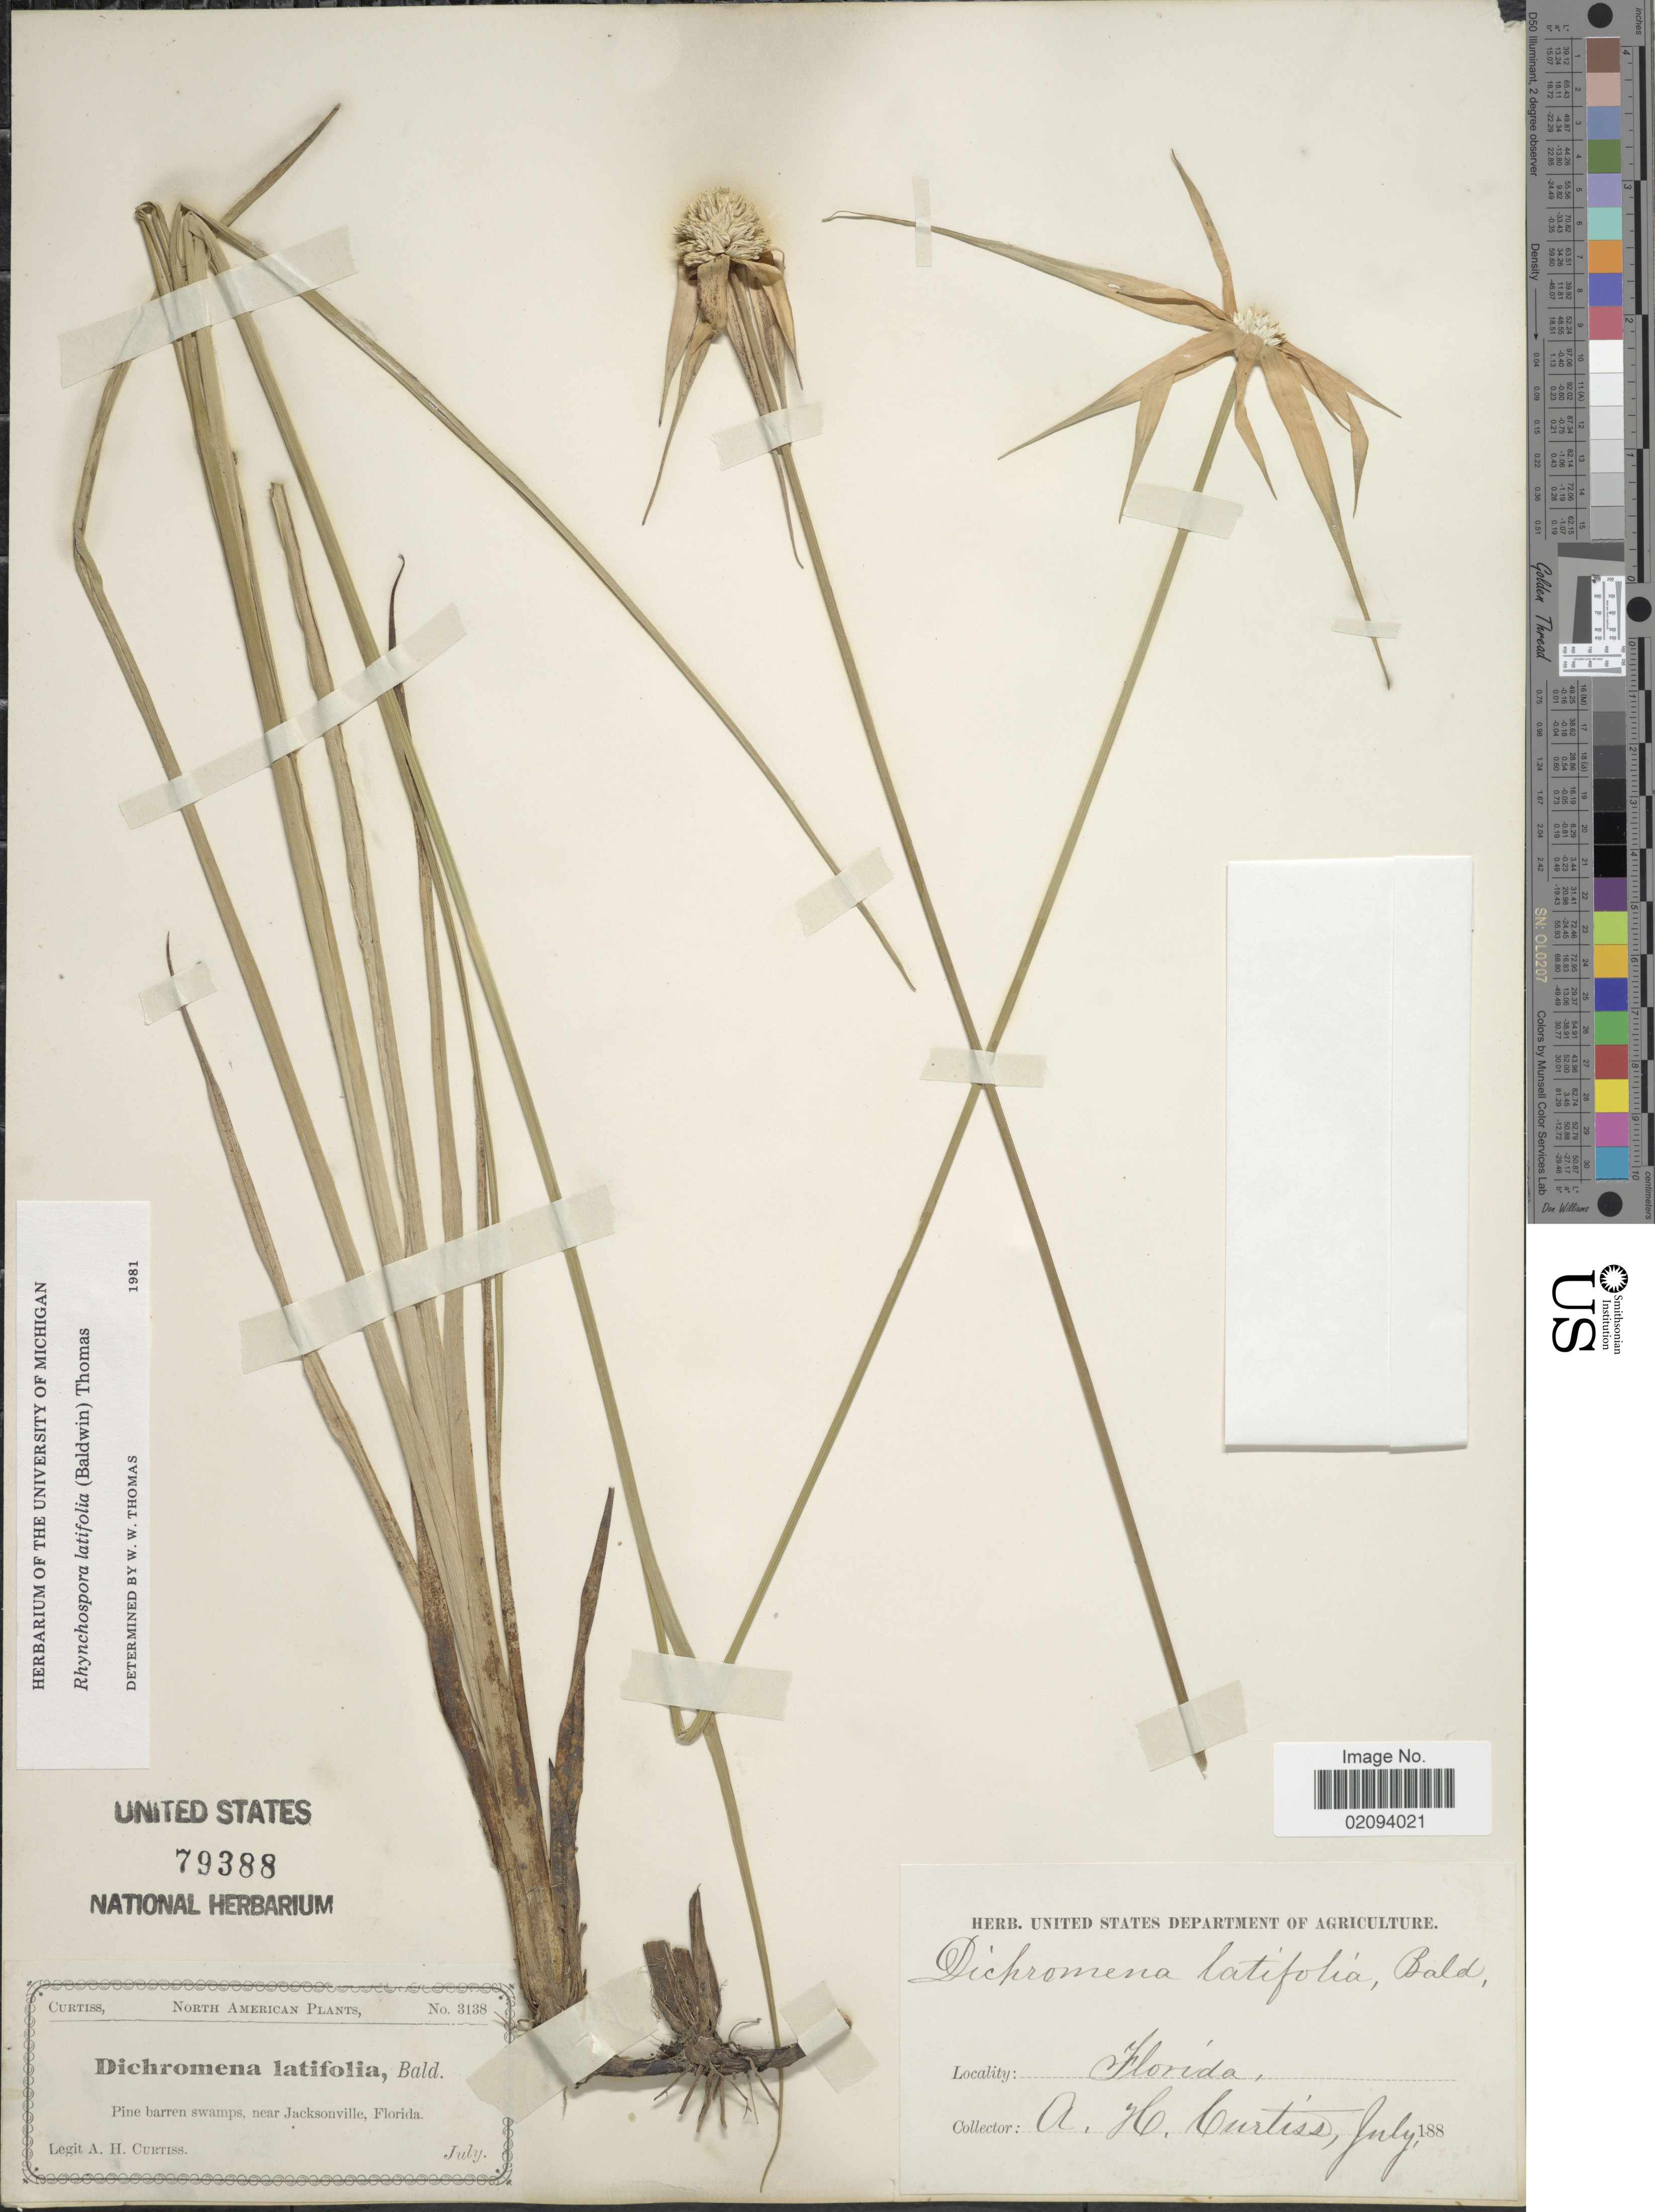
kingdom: Plantae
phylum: Tracheophyta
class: Liliopsida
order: Poales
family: Cyperaceae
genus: Rhynchospora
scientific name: Rhynchospora latifolia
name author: (Baldwin ex Elliott) W.W. Thomas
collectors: A. H. Curtiss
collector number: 3138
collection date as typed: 188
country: United States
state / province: Florida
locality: Pine barren swamps, near Jacksonville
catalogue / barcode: US 79388